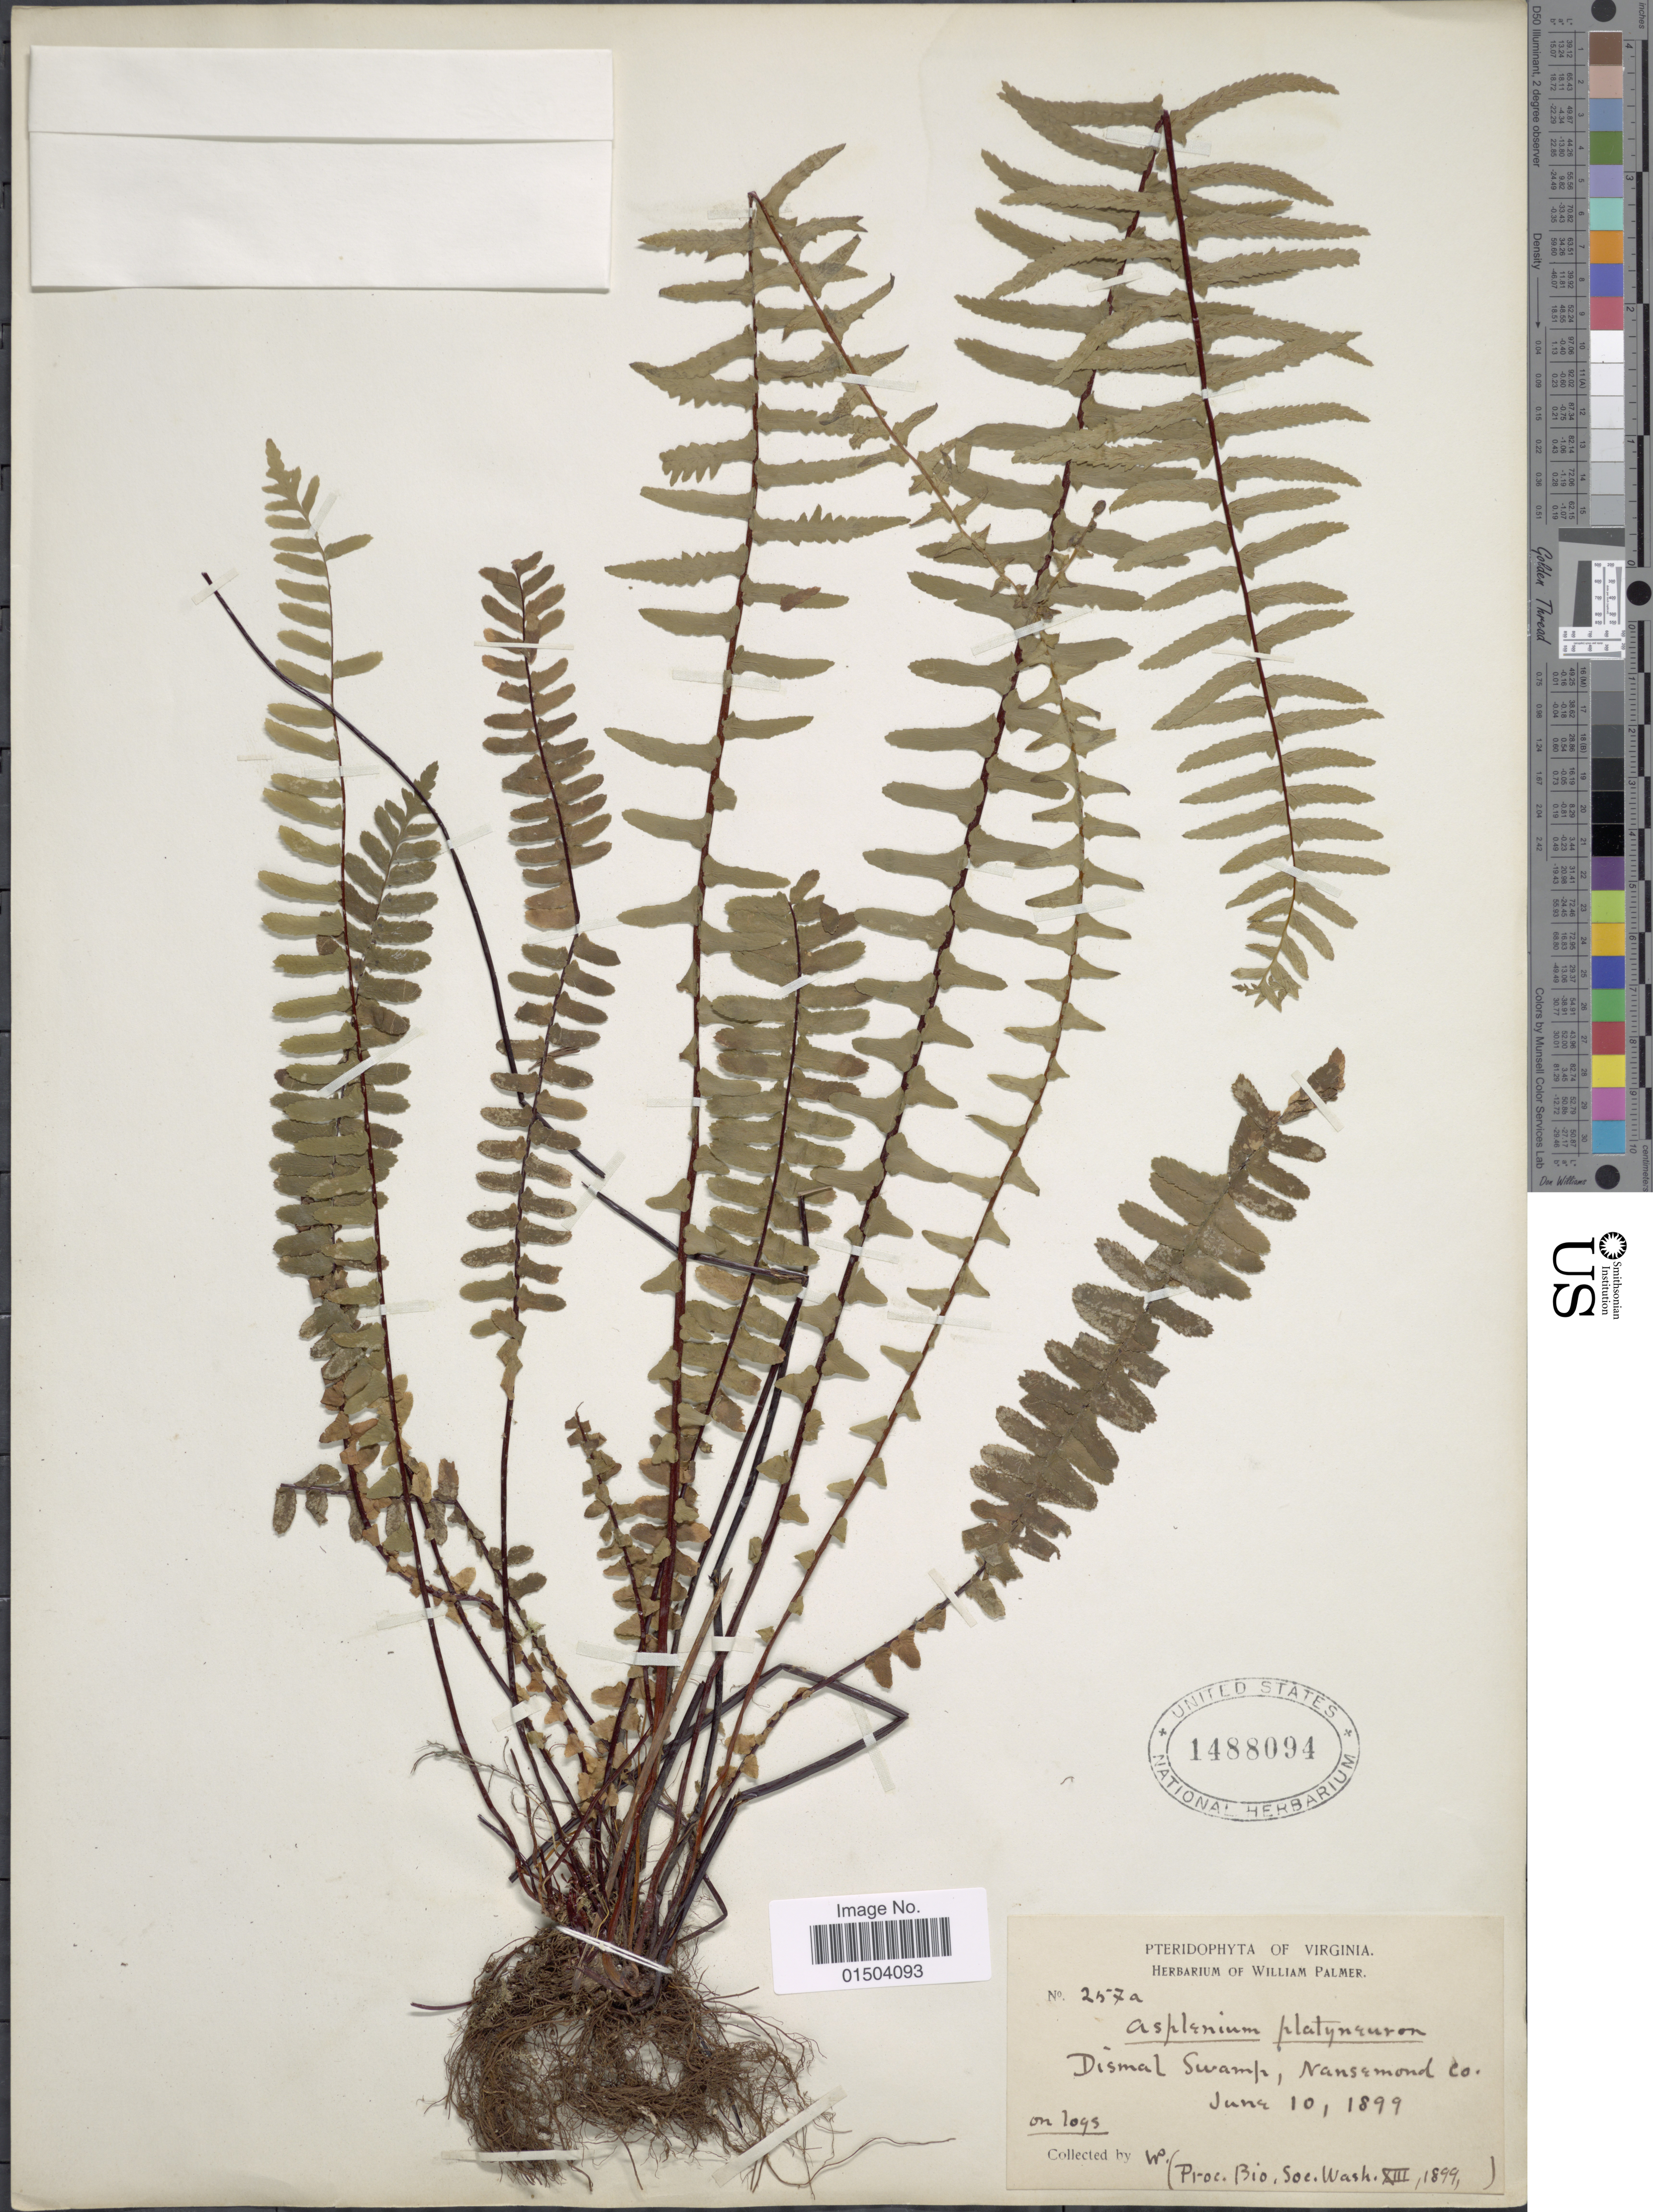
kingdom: Plantae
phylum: Tracheophyta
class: Polypodiopsida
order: Polypodiales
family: Aspleniaceae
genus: Asplenium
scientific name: Asplenium platyneuron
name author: (L.) Britton, Stearns & Poggenb.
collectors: W. Palmer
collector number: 257a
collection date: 1899-06-10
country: United States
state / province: Virginia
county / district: City of Suffolk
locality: Dismal Swamp, Nansemond Co. (merged into City of Suffolk 1950's-70's)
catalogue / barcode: US 1488094